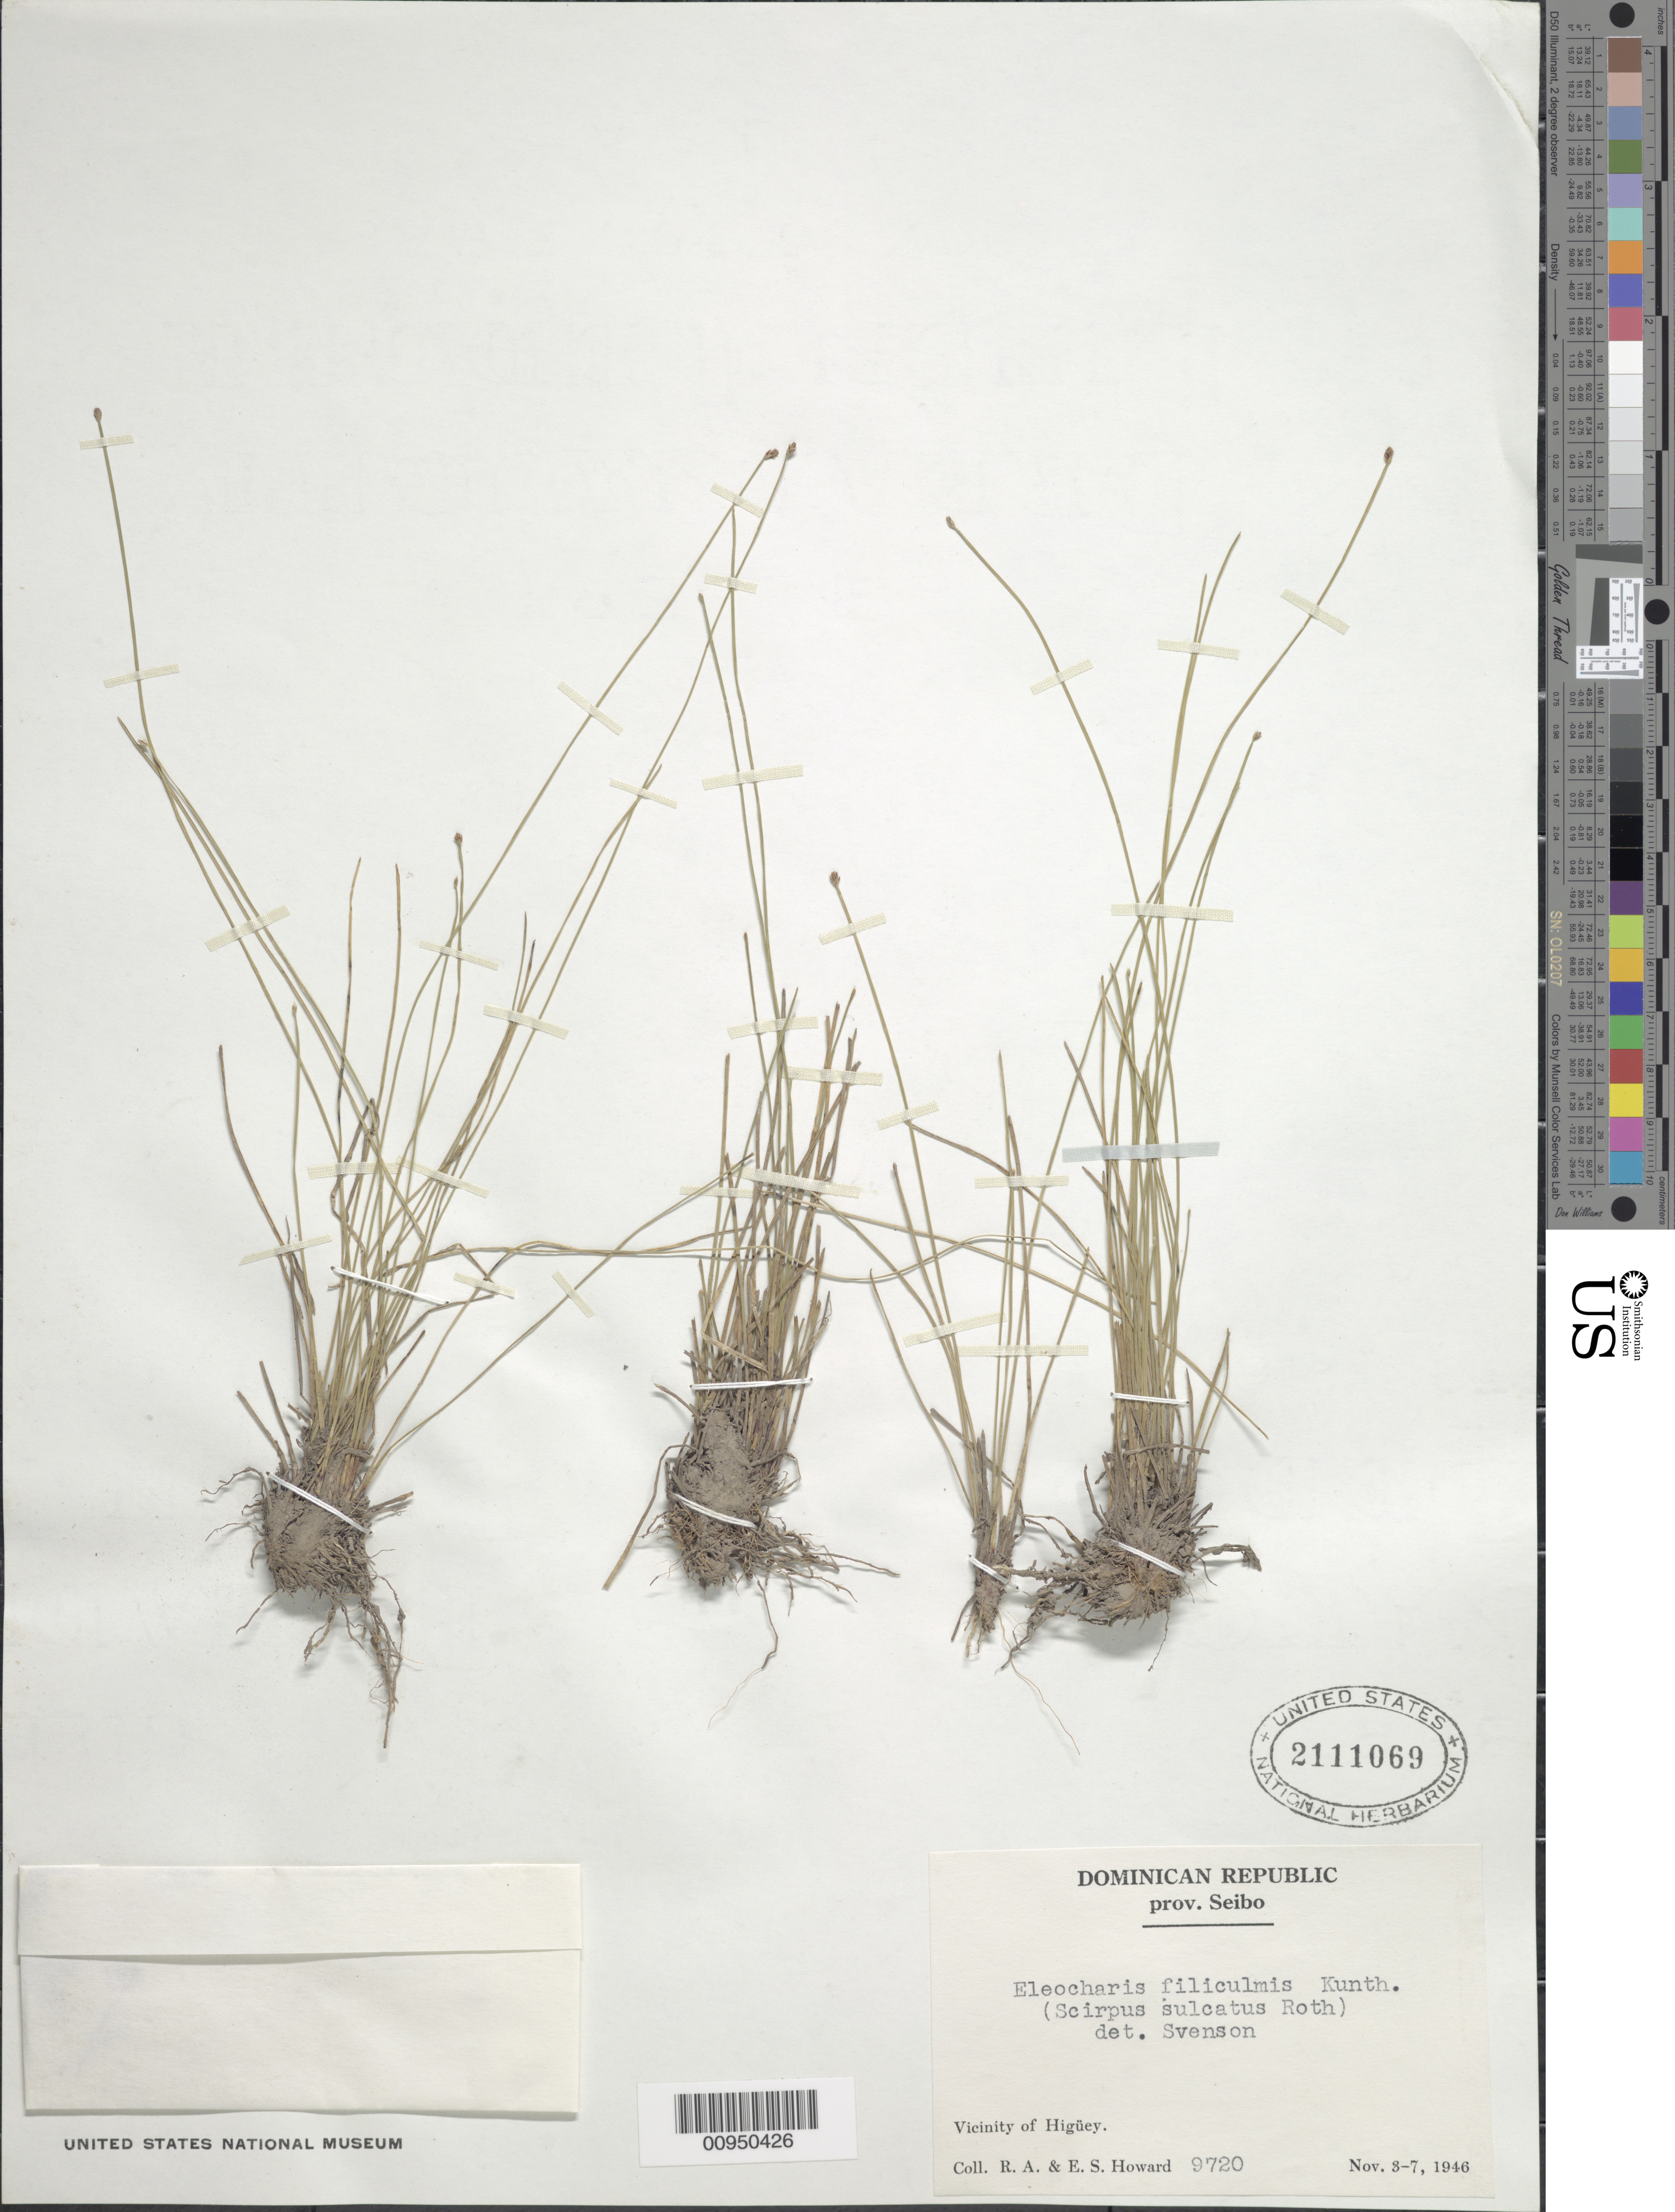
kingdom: Plantae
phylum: Tracheophyta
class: Liliopsida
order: Poales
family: Cyperaceae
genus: Eleocharis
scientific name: Eleocharis filiculmis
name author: Kunth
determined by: Svenson, --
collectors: R. A. Howard & E. S. Howard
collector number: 9720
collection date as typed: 03 Nov 1946 to 07 Nov 1946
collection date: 1946-11-03/1946-11-07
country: Dominican Republic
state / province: El Seibo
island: Hispaniola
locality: Vicinity of Higüey.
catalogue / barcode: US 2111069